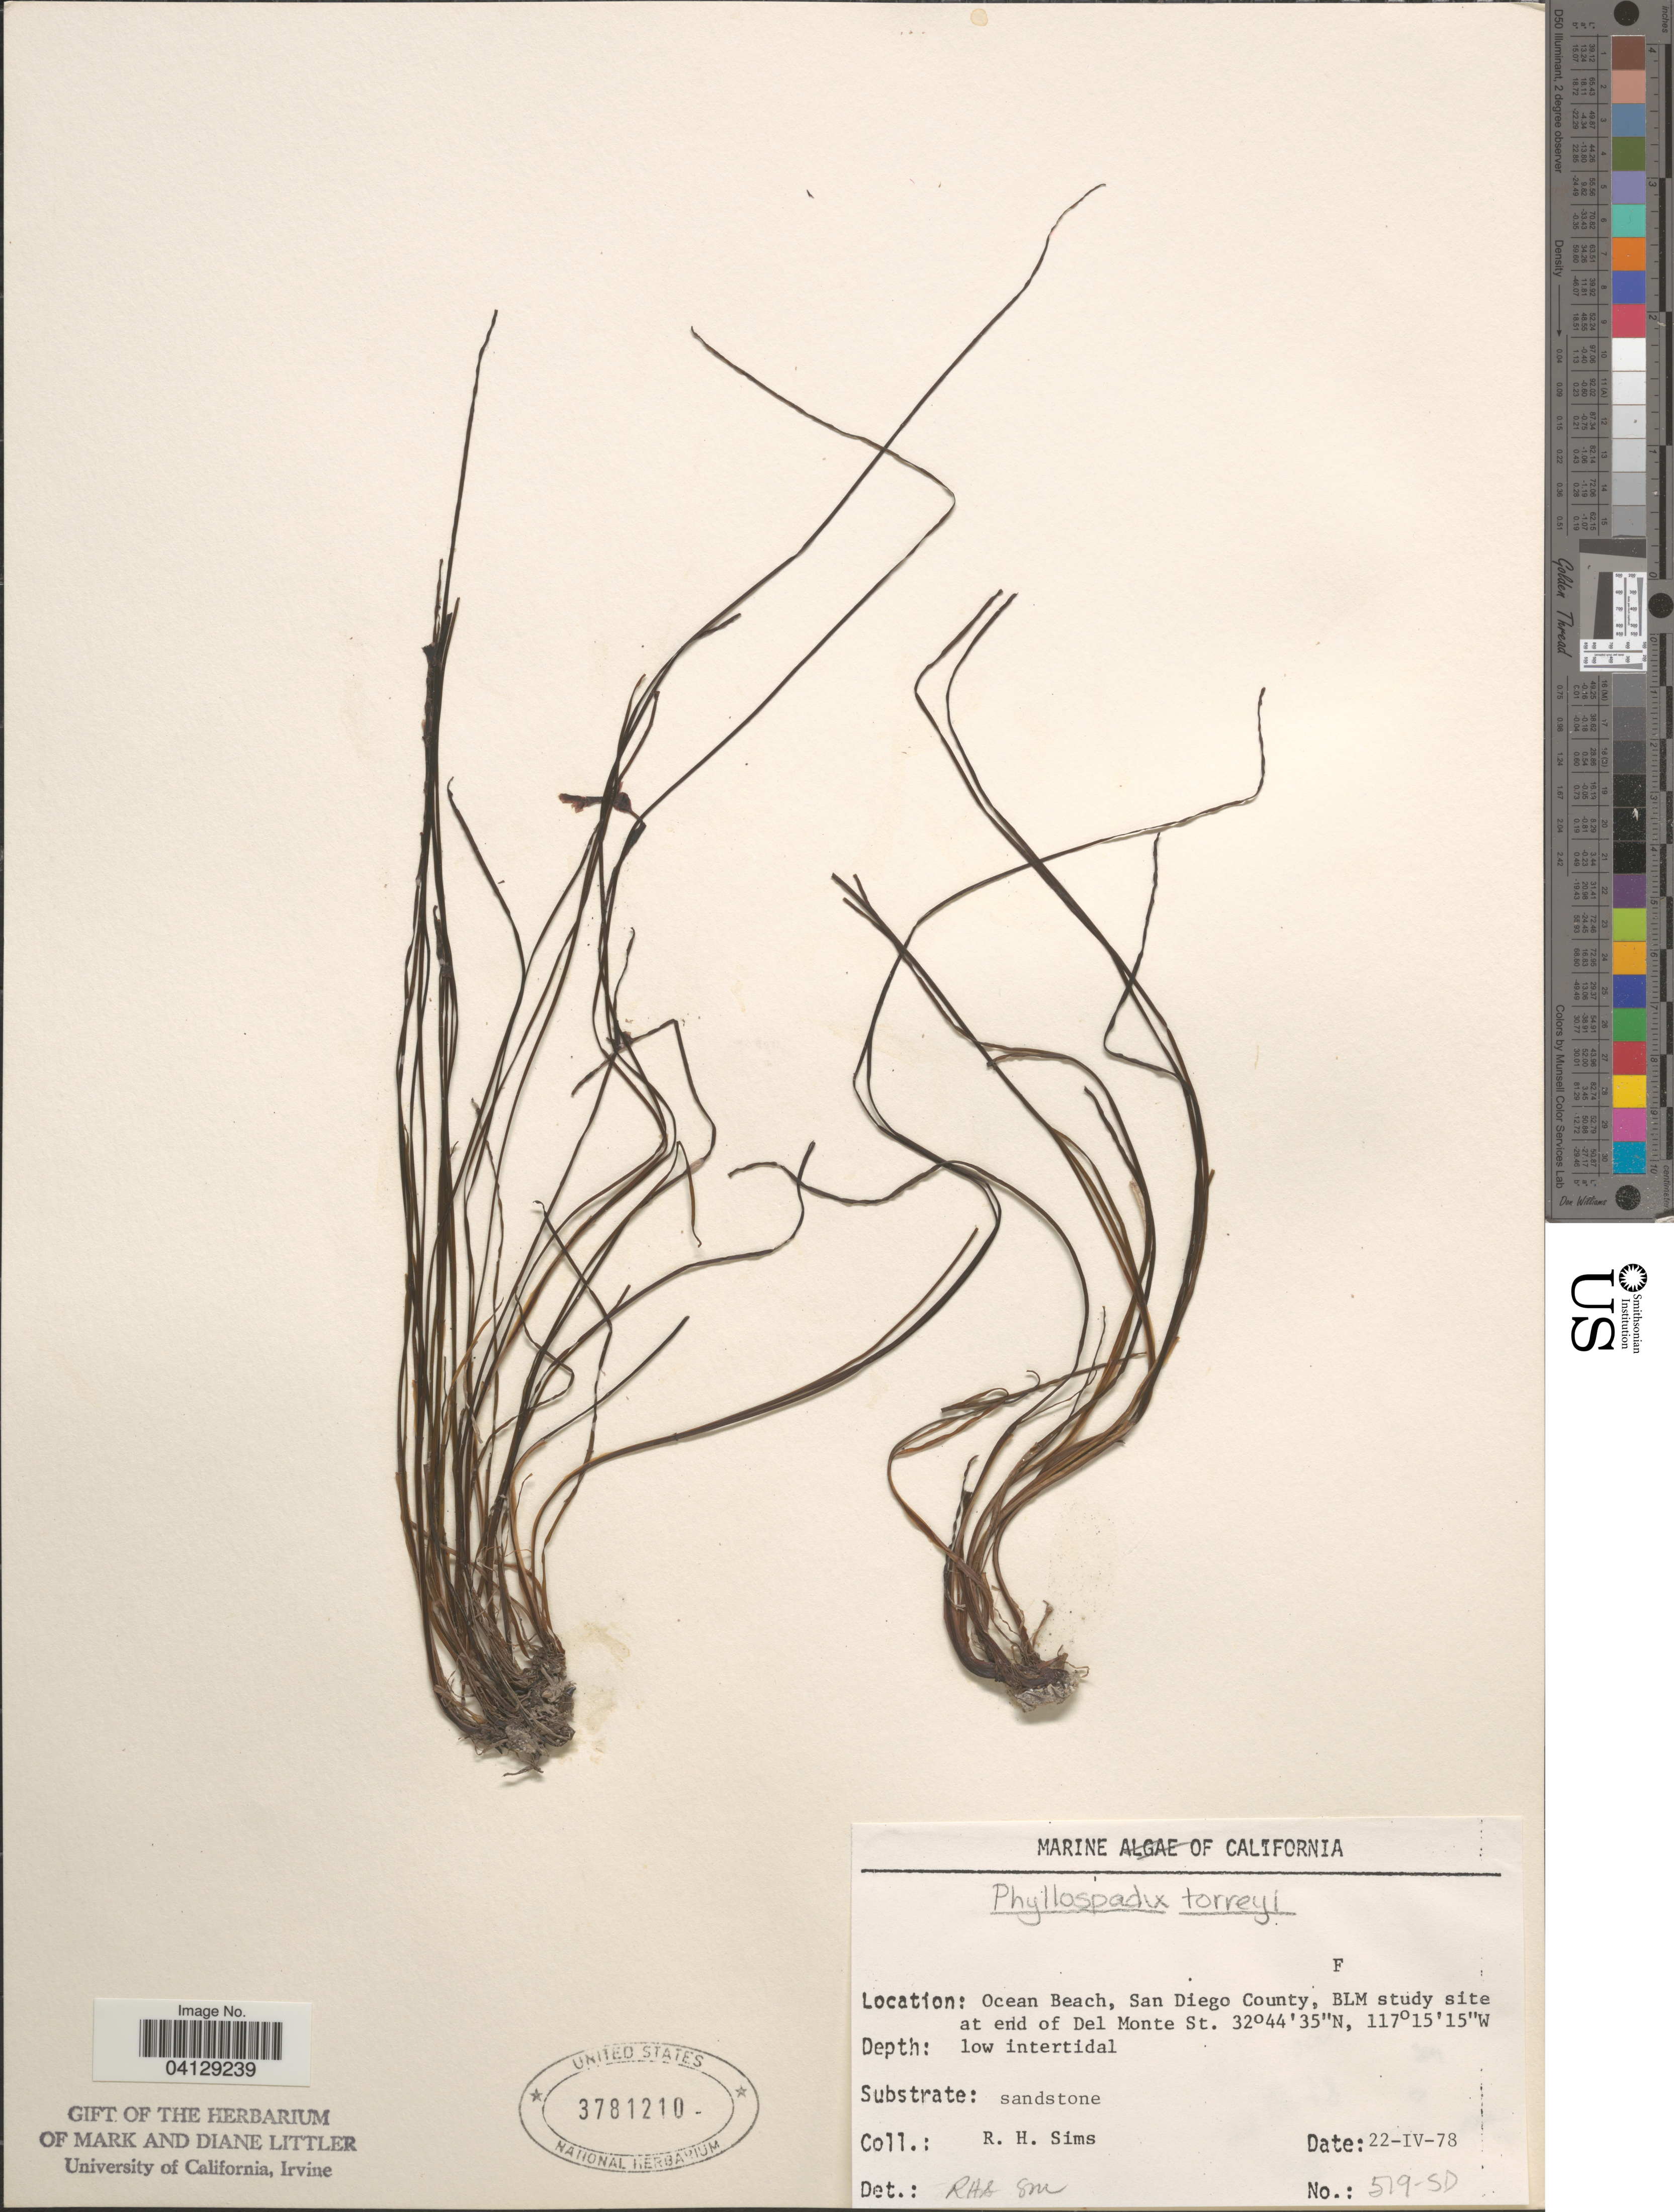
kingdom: Plantae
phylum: Tracheophyta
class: Liliopsida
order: Alismatales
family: Zosteraceae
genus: Phyllospadix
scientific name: Phyllospadix torreyi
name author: S. Watson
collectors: R. H. Sims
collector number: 519-SD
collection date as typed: Transcribed d/m/y: 22/4/78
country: United States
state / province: California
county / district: San Diego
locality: Ocean Beach, San Diego County, BLM study site at end of Del Monte St.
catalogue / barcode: US 3781210